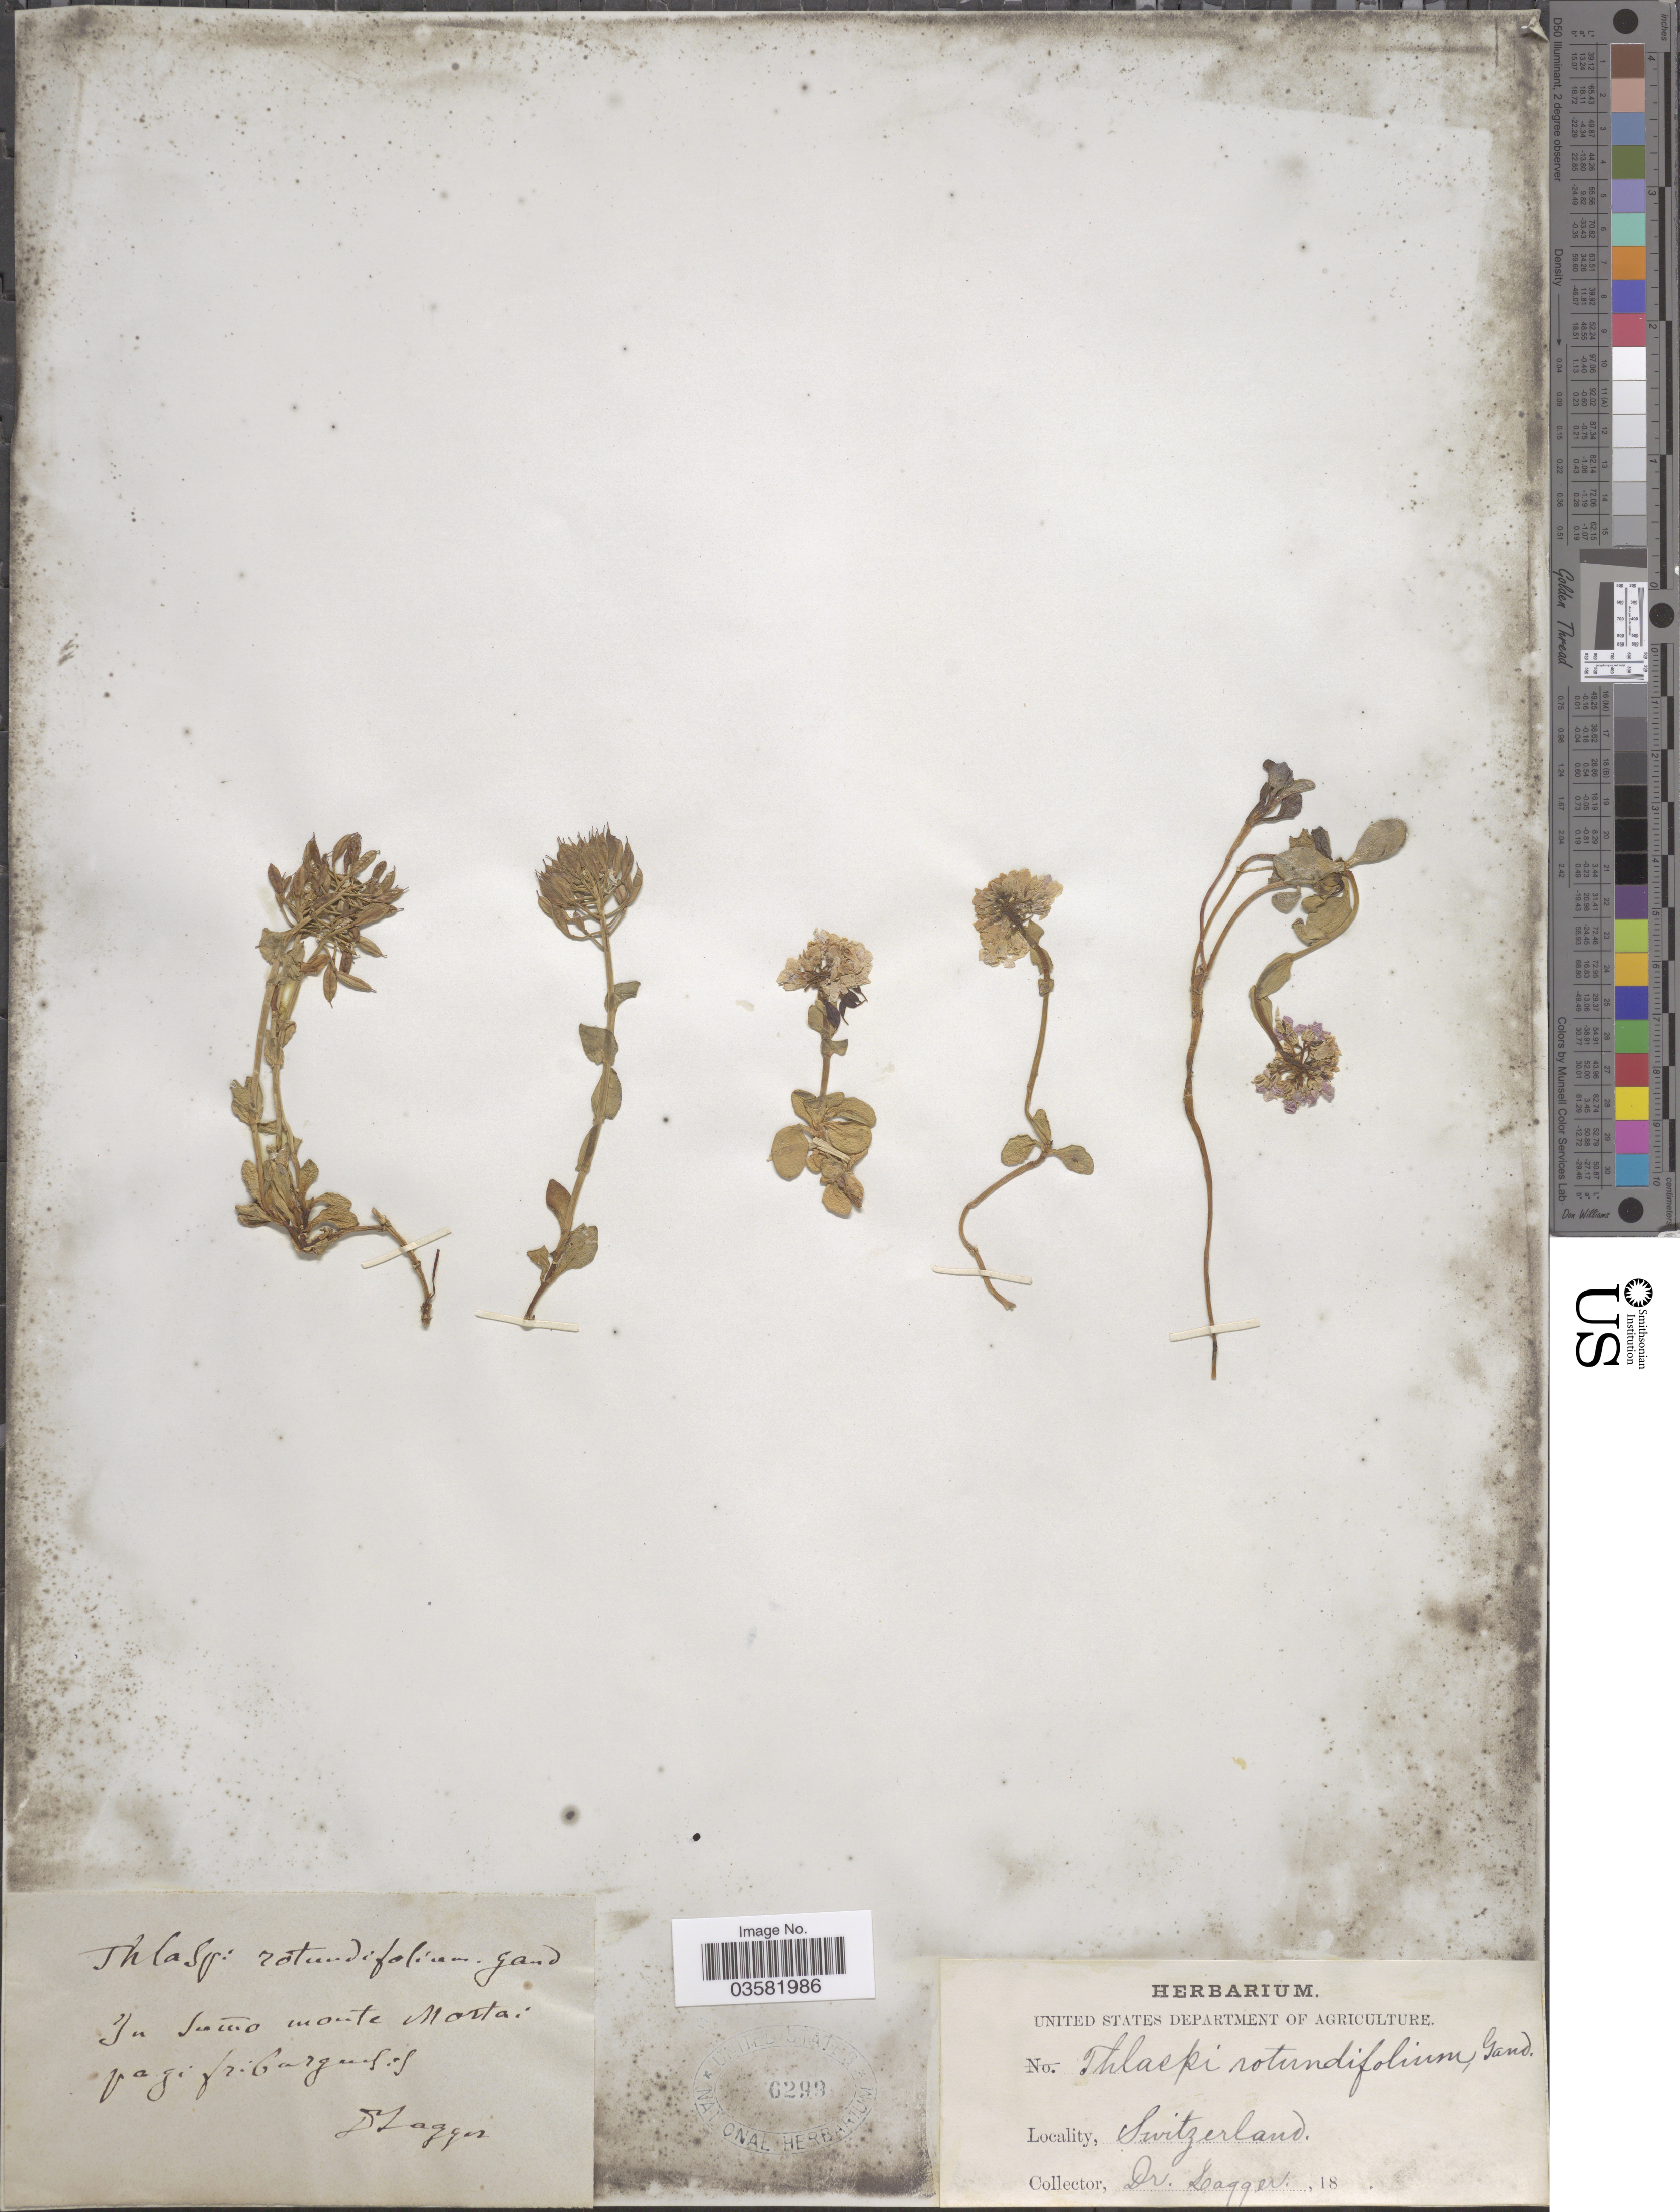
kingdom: Plantae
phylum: Tracheophyta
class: Magnoliopsida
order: Brassicales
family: Brassicaceae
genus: Thlaspi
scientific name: Thlaspi rotundifolium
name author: (L.) Gaudin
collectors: F. J. Lagger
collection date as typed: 18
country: Switzerland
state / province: Fribourg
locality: In sumo monte Mortai pagi friburgensis.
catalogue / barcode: US 6299